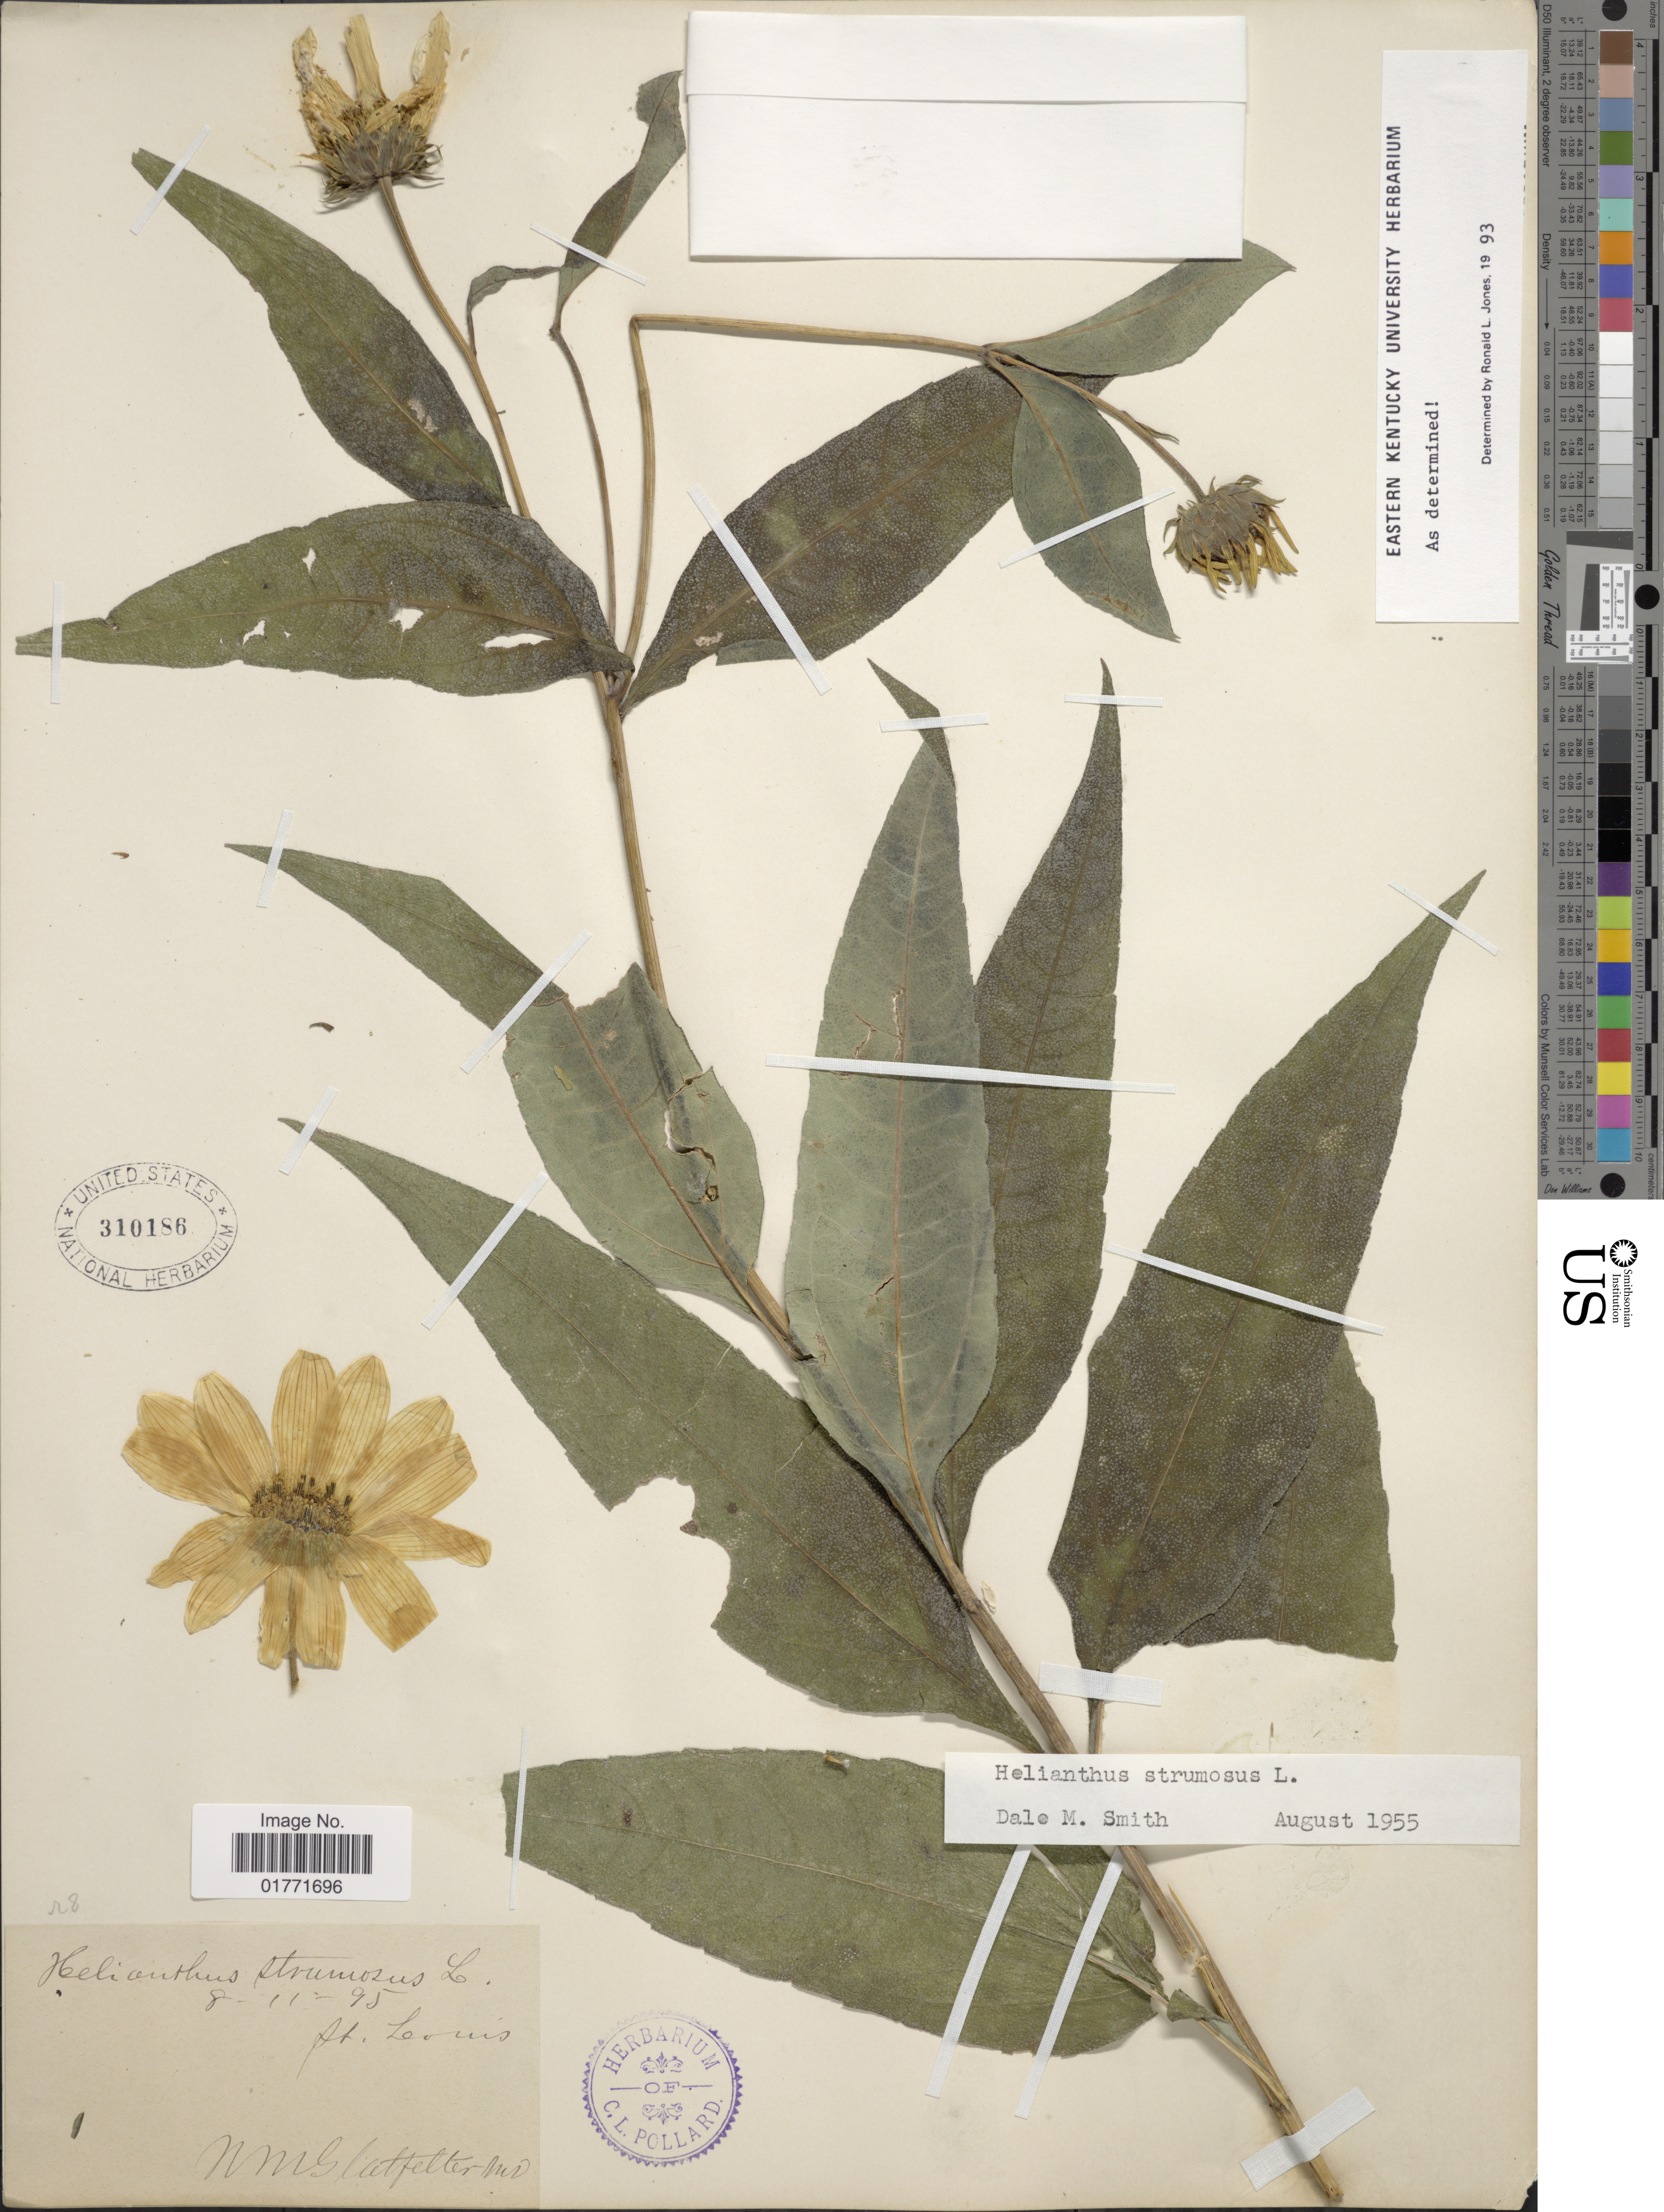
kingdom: Plantae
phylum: Tracheophyta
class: Magnoliopsida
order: Asterales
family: Asteraceae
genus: Helianthus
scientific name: Helianthus strumosus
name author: L.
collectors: N. M. Glatfelter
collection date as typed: Transcribed d/m/y: 8/11/95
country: United States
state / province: Missouri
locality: St. Louis.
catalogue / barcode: US 310186